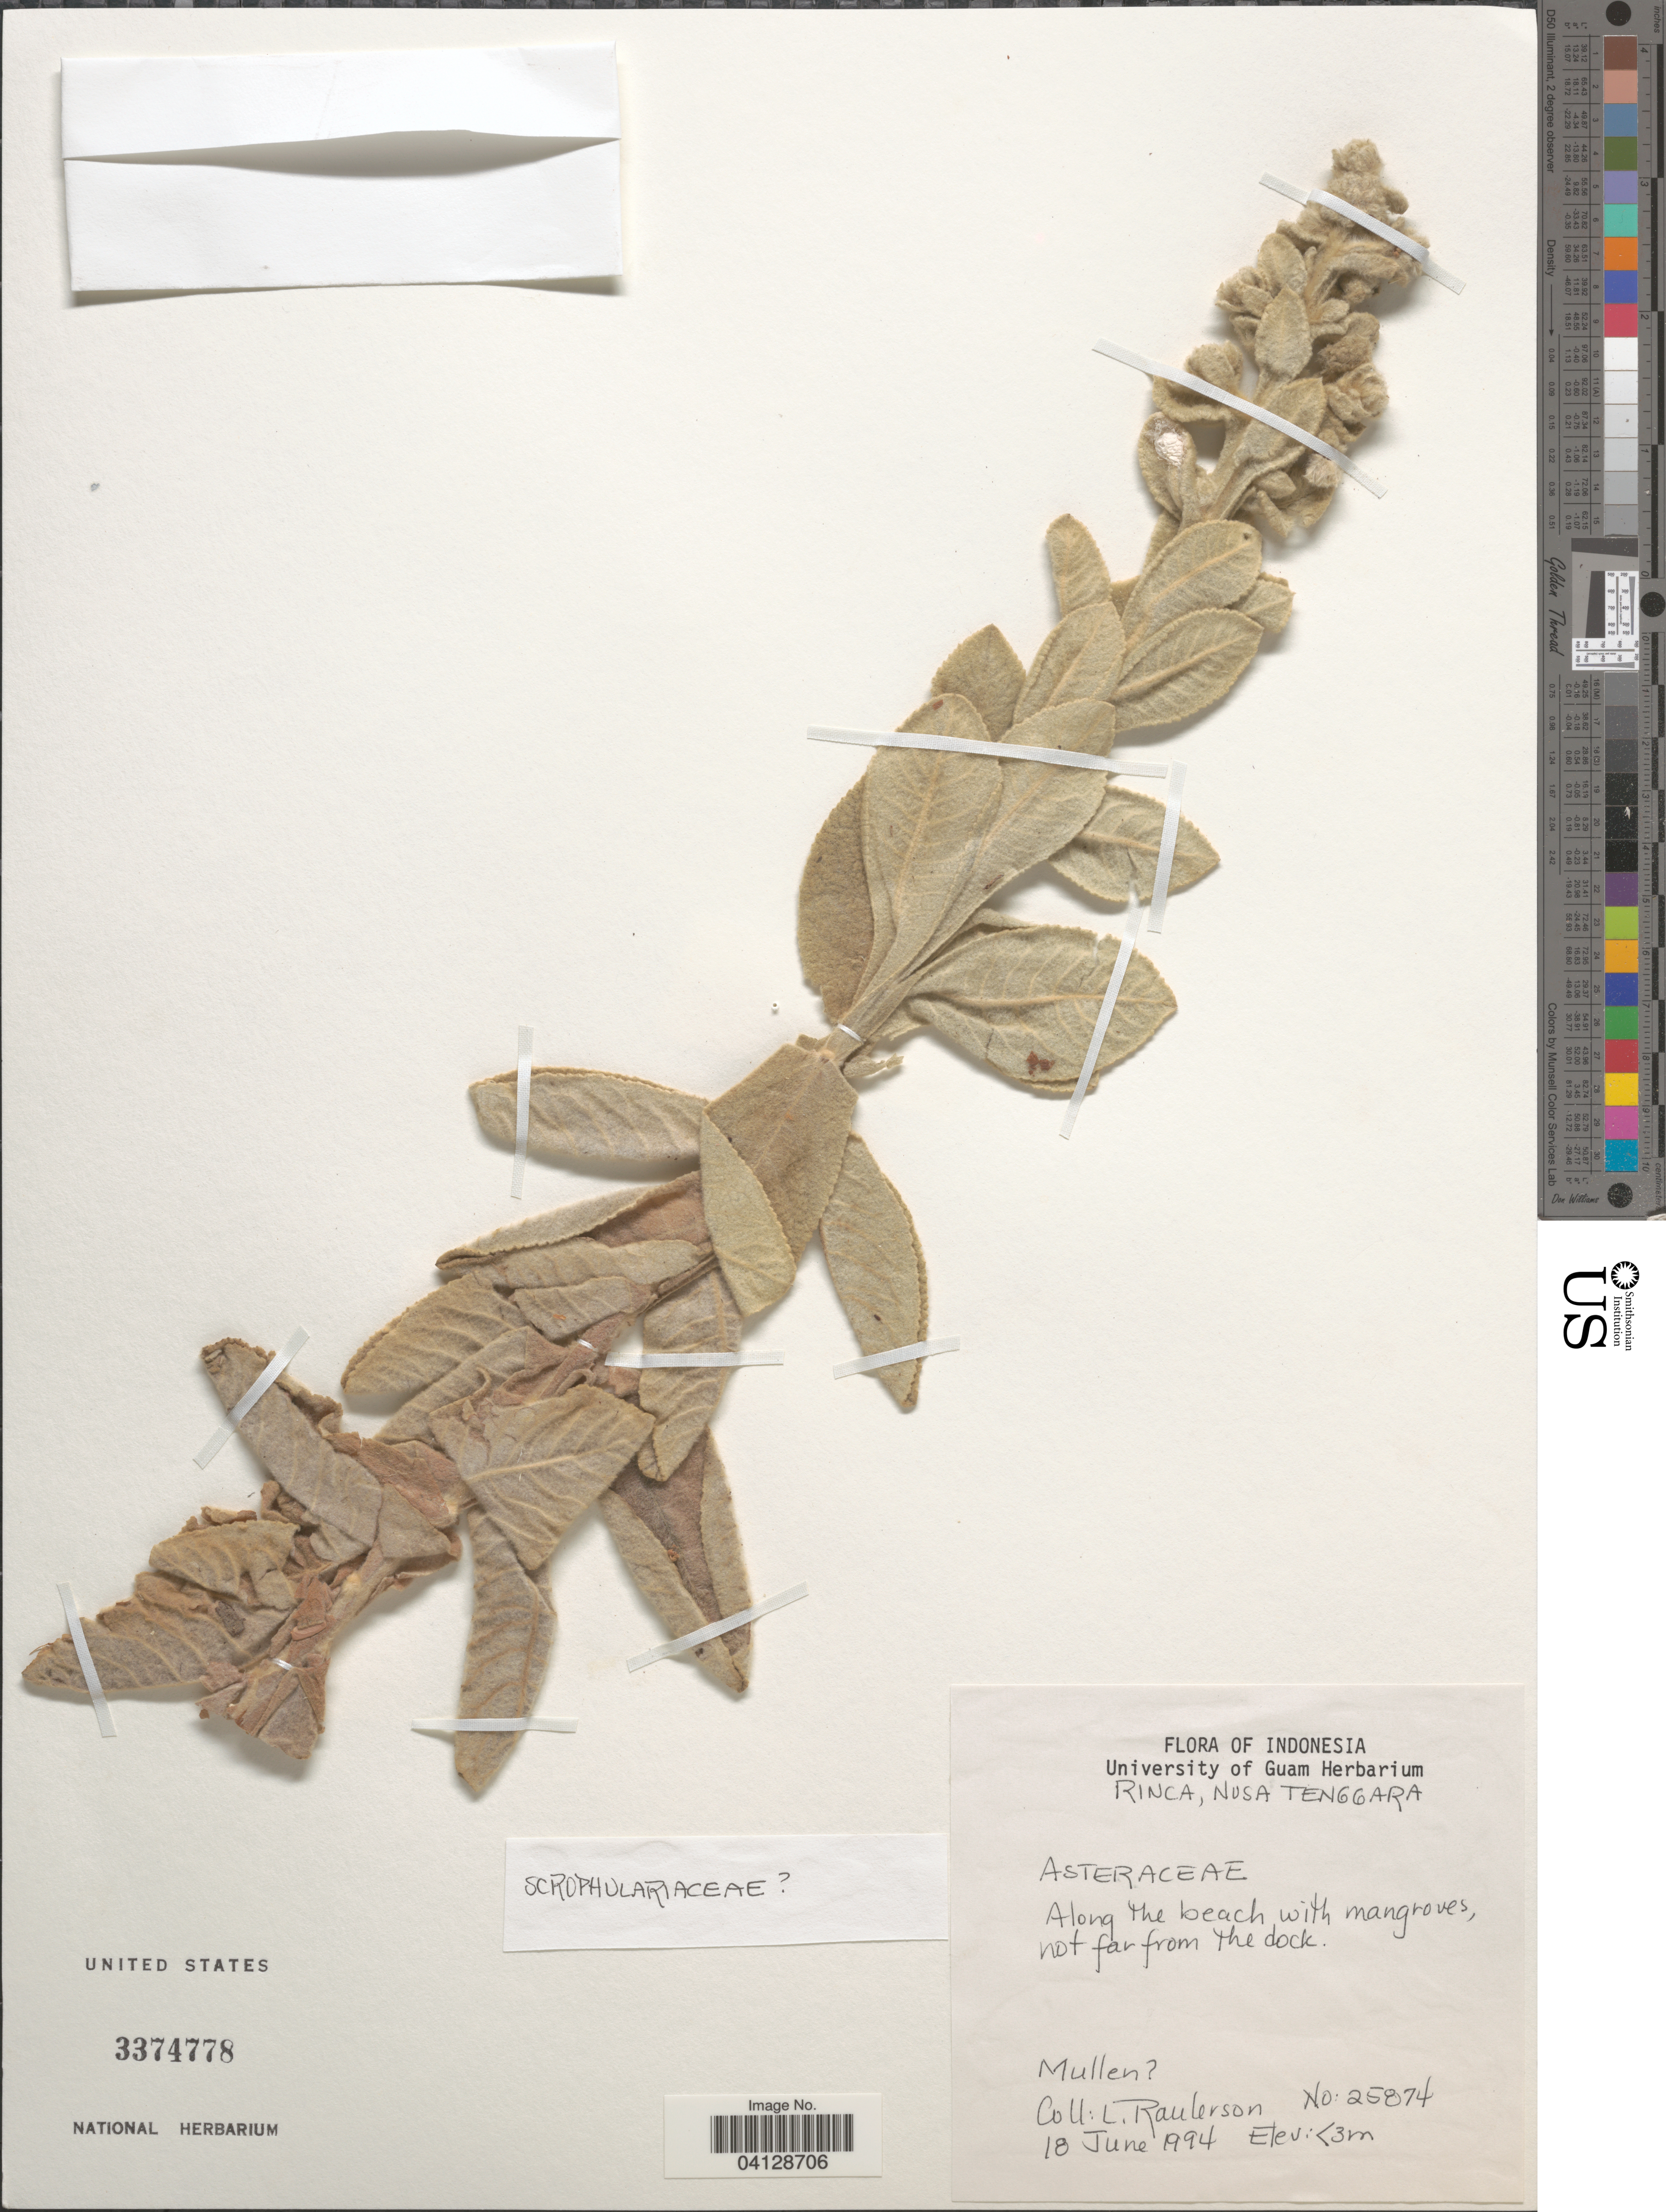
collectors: L. Raulerson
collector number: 25874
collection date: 1994-06-18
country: Indonesia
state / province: Nusa Tenggara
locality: Rinca. Along the beach with mangroves, not far from the dock.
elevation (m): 3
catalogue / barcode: US 3374778